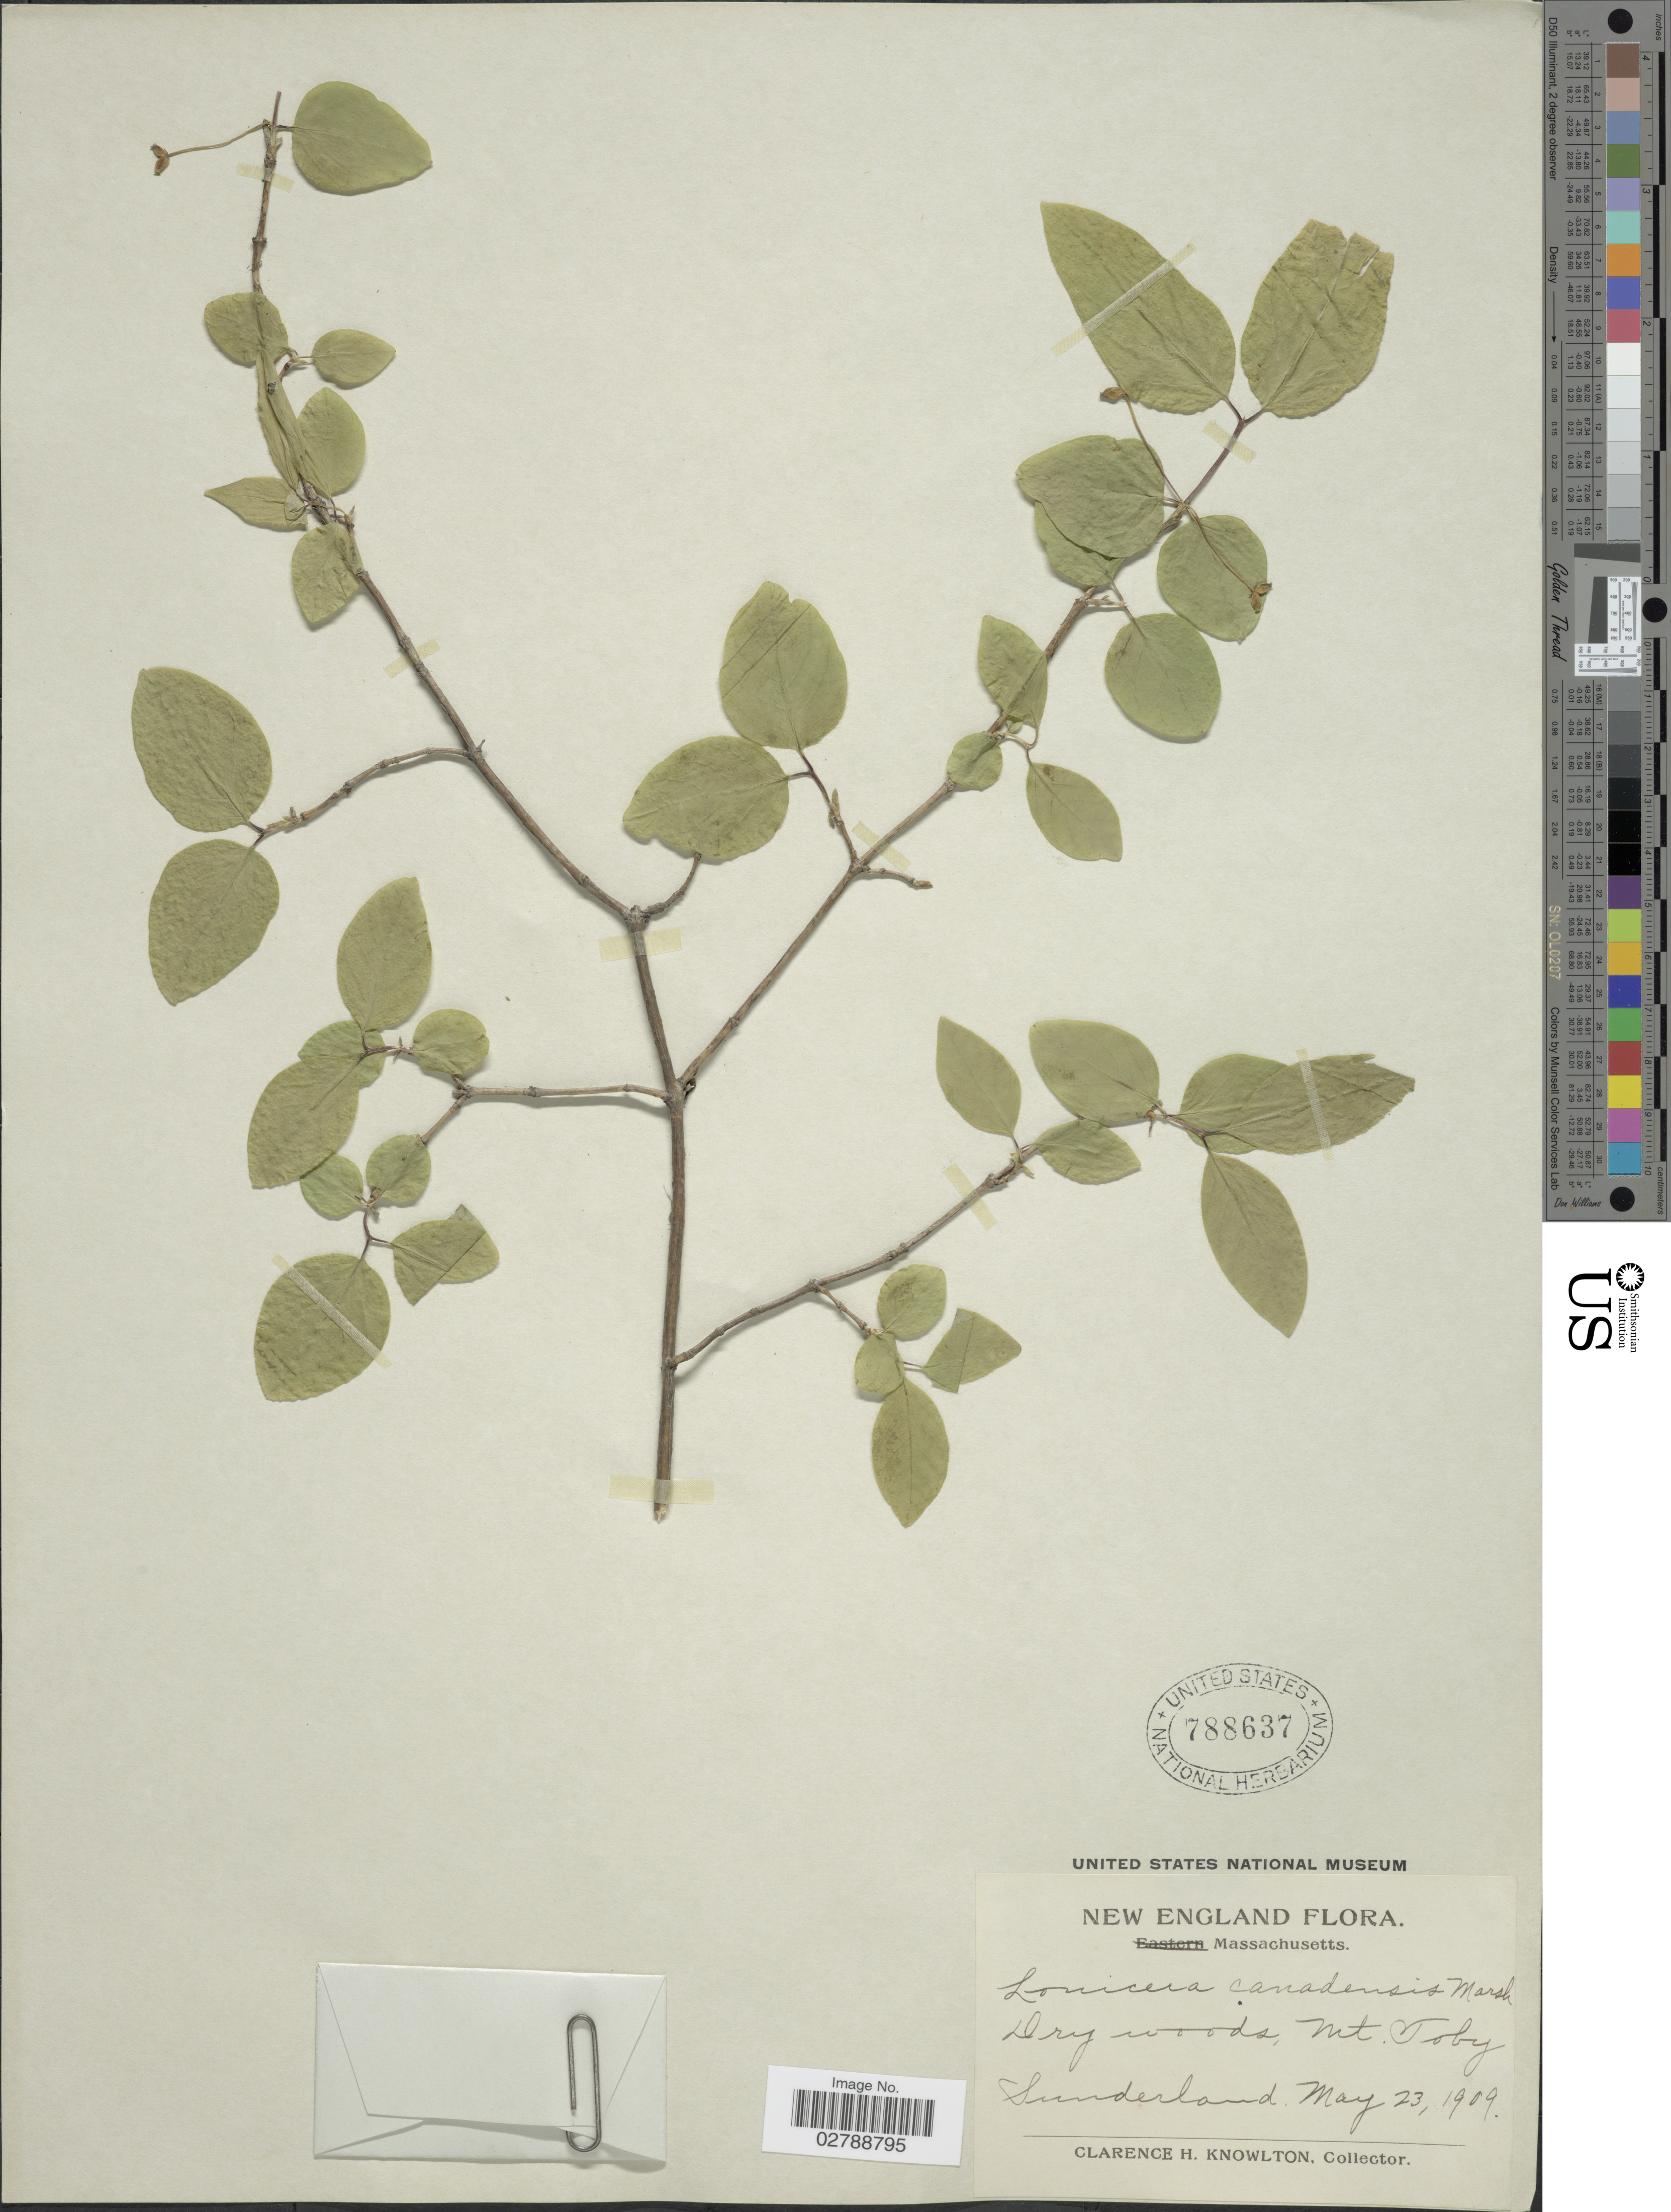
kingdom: Plantae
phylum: Tracheophyta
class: Magnoliopsida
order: Dipsacales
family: Caprifoliaceae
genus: Lonicera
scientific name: Lonicera canadensis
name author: Bartram & W. Bartram ex Marshall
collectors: C. H. Knowlton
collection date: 1909-05-23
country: United States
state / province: Massachusetts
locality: New England. Mt. Toby. Sunderland.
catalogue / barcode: US 788637